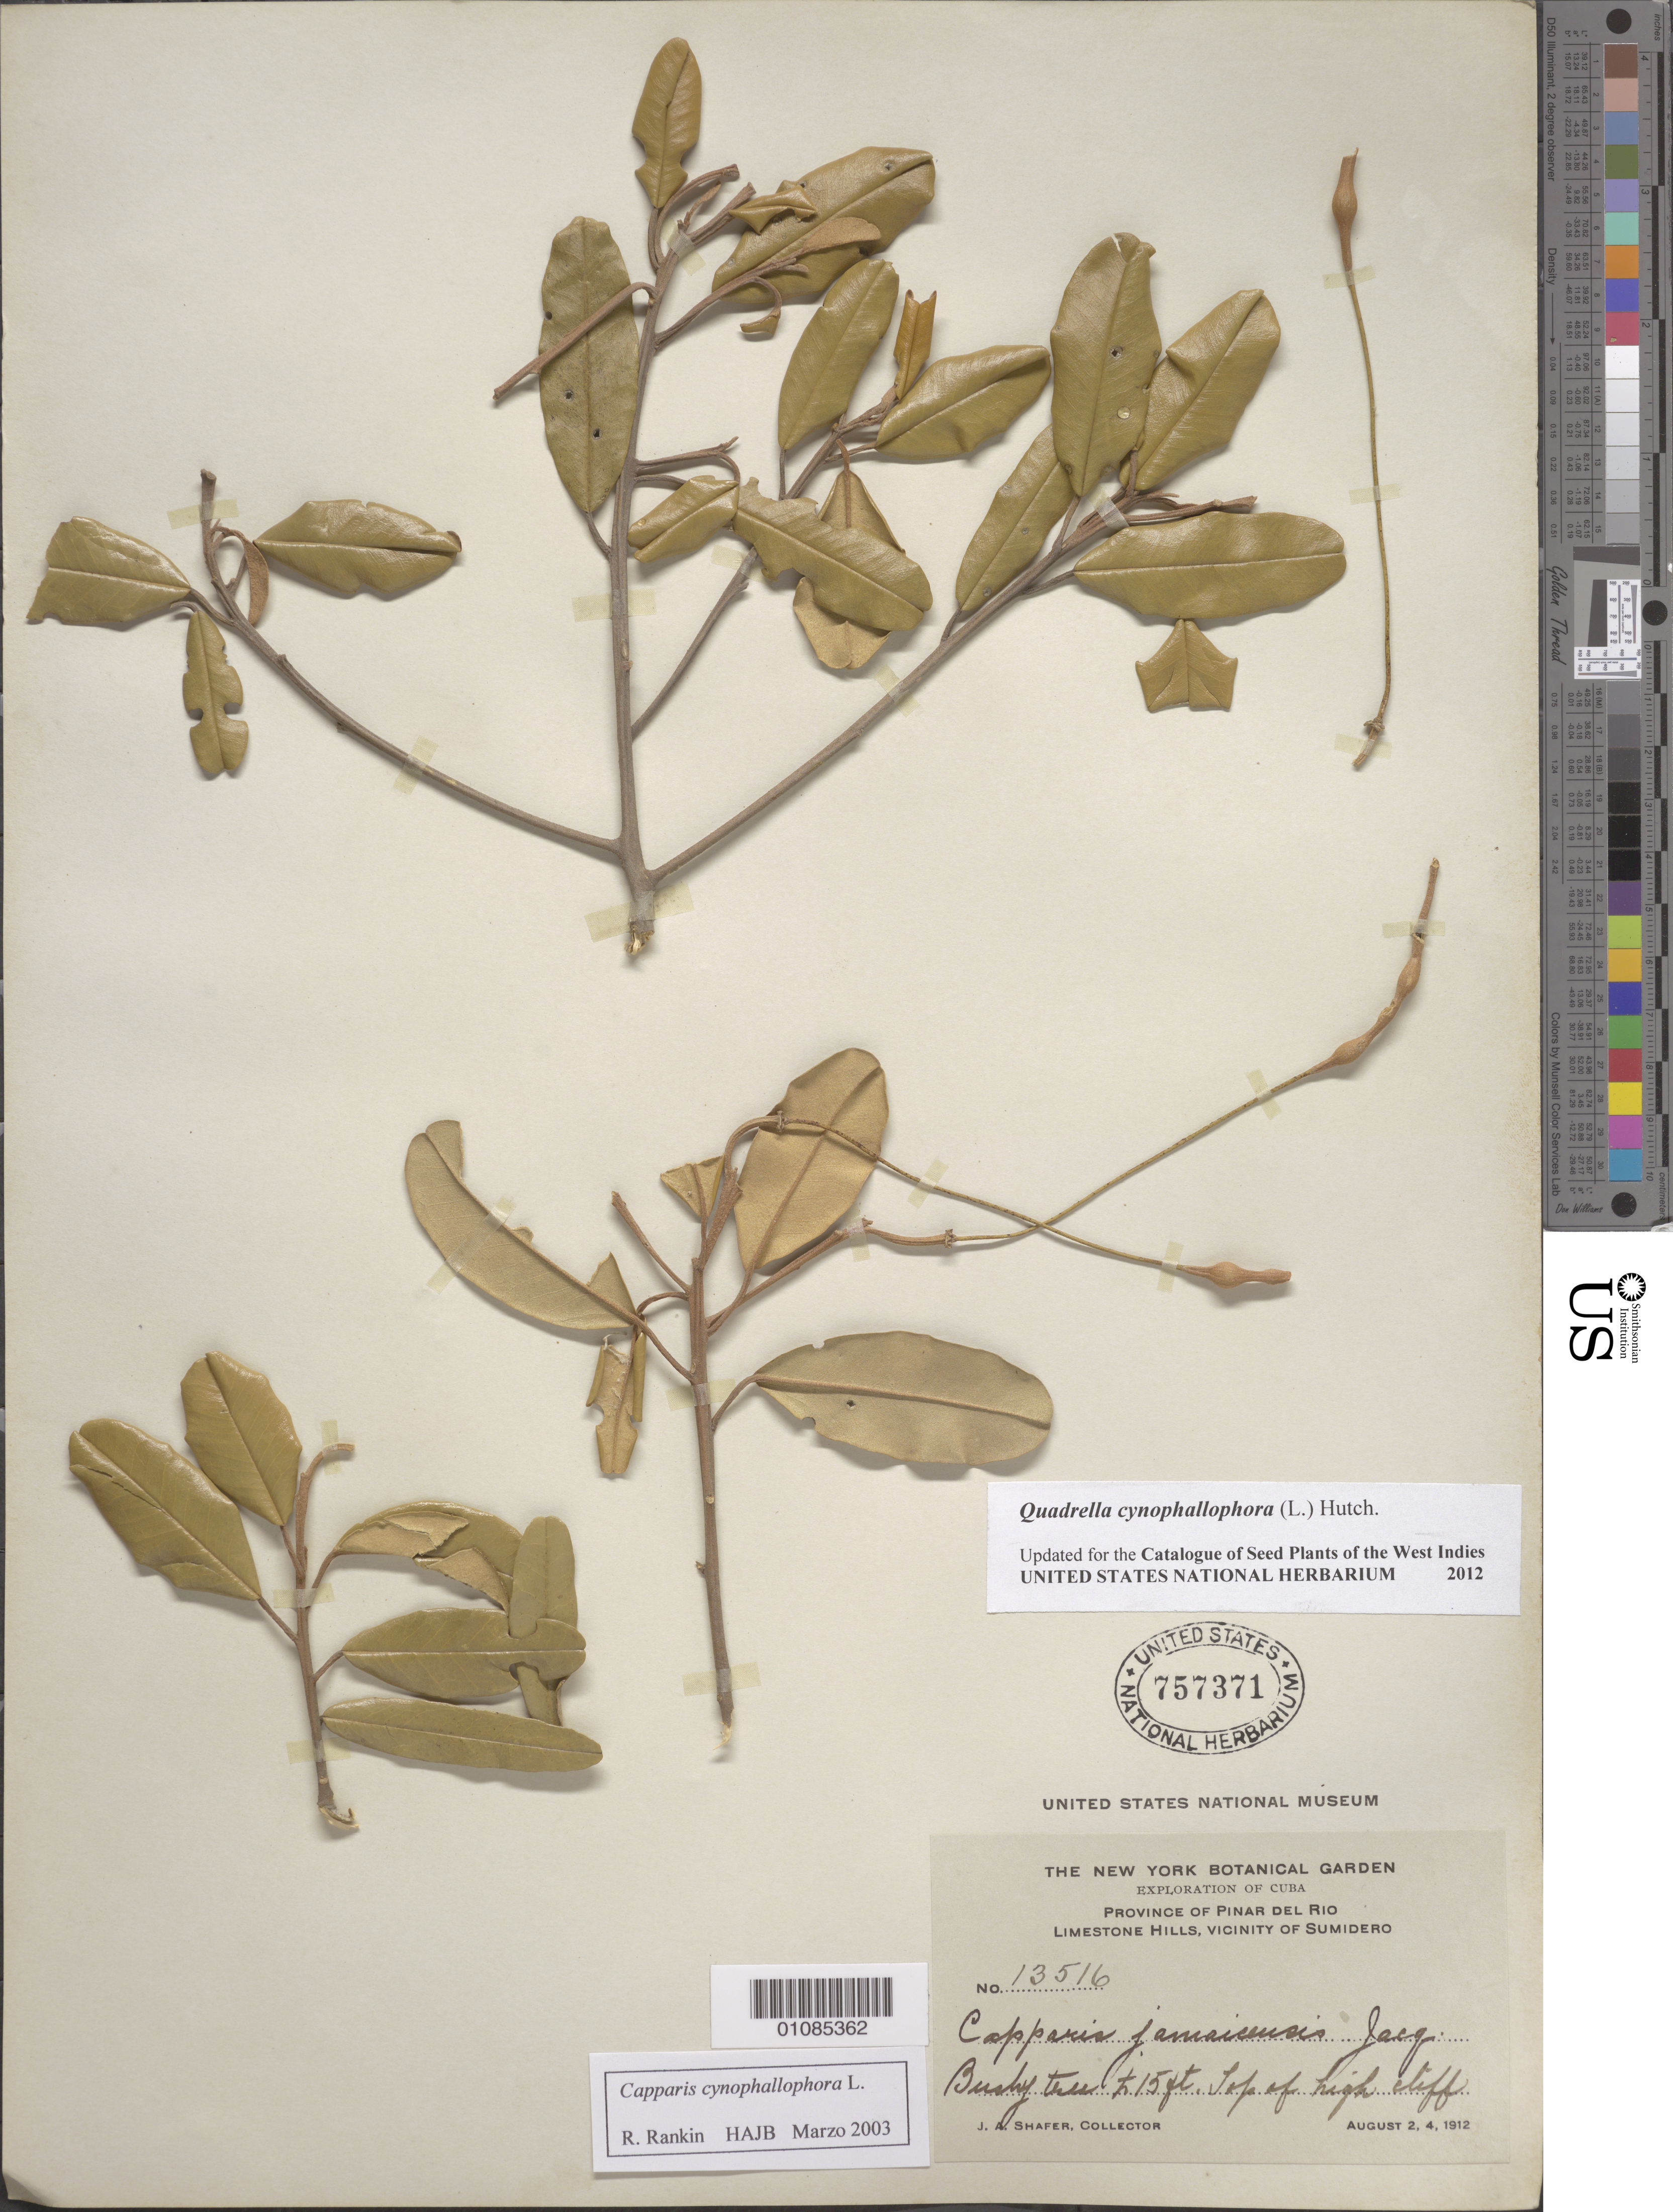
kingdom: Plantae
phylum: Tracheophyta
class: Magnoliopsida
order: Brassicales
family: Capparaceae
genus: Quadrella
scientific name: Quadrella cynophallophora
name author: (L.) Hutch.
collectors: J. A. Shafer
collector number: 13516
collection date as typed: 02 Aug 1912 to 04 Aug 1912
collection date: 1912-08-02/1912-08-04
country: Cuba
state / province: Pinar del Rio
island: Cuba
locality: Limestone Hills, Vicinity of Sumidero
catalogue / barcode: US 757371